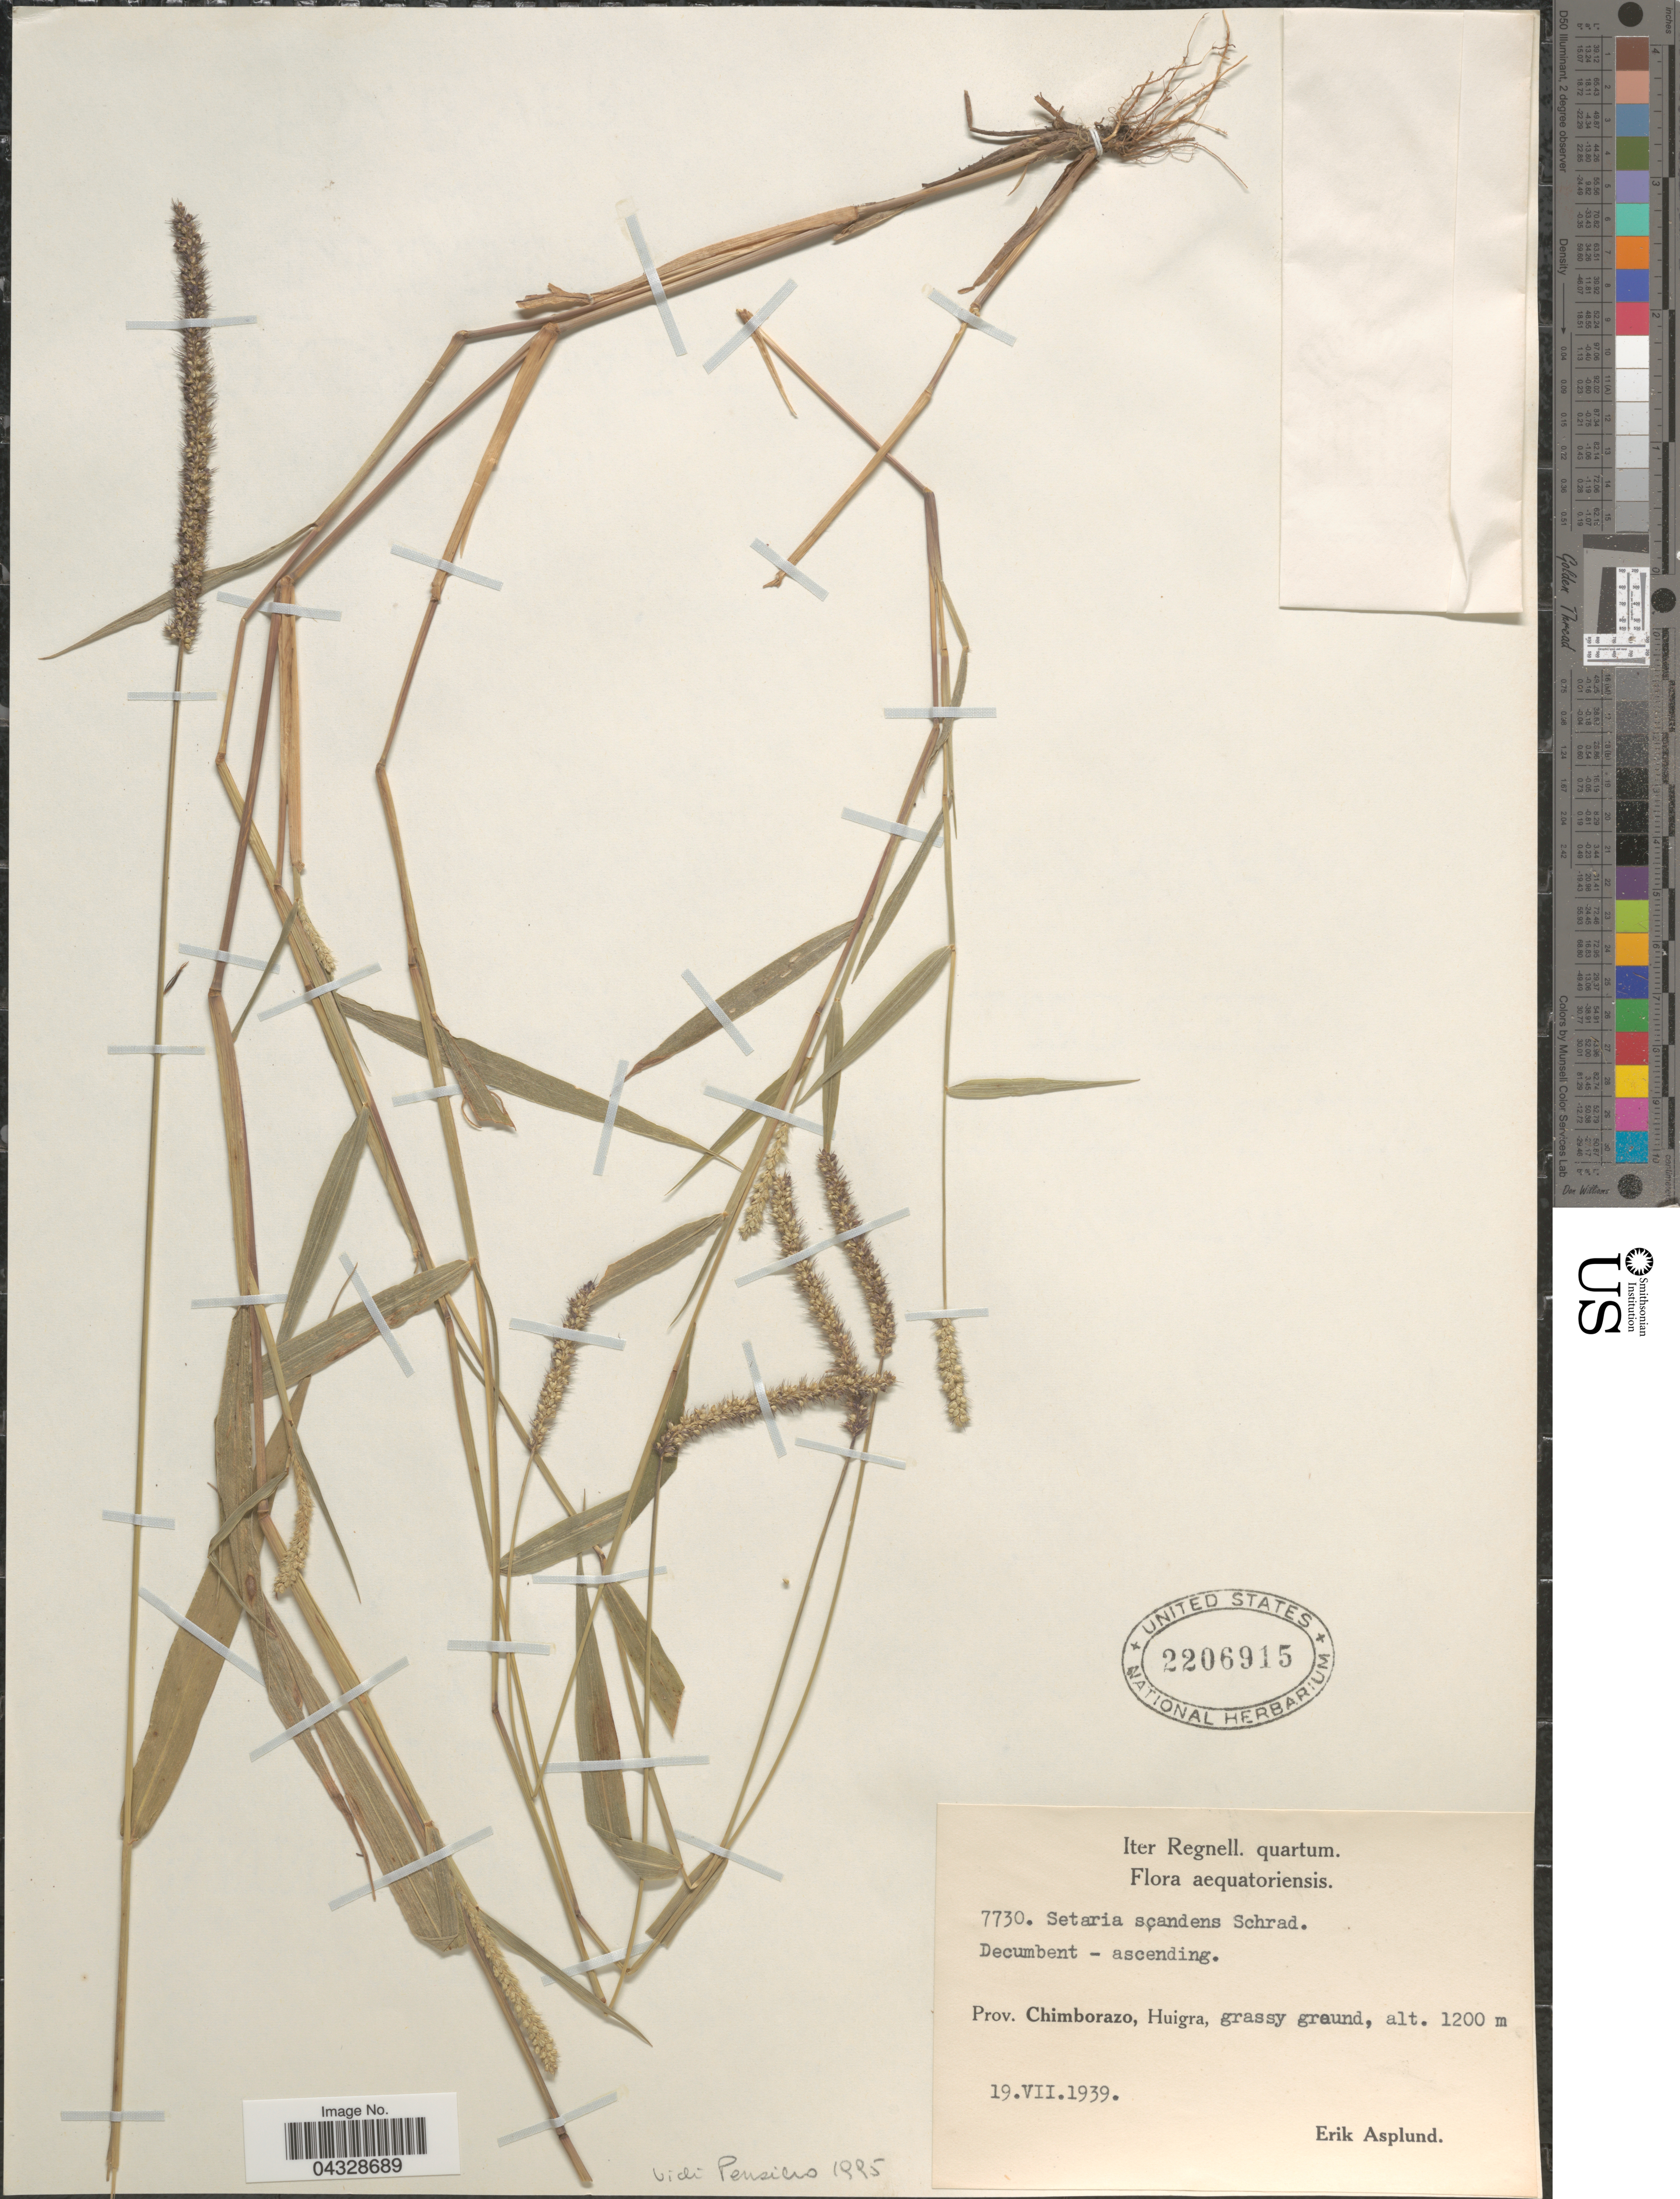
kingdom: Plantae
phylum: Tracheophyta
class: Liliopsida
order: Poales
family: Poaceae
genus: Setaria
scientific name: Setaria scandens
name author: Schrad. ex Schult.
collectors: E. Asplund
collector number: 7730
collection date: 1939-07-19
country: Ecuador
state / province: Chimborazo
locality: Iter Regnell. quartum. Huigra.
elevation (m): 1200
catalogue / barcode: US 2206915